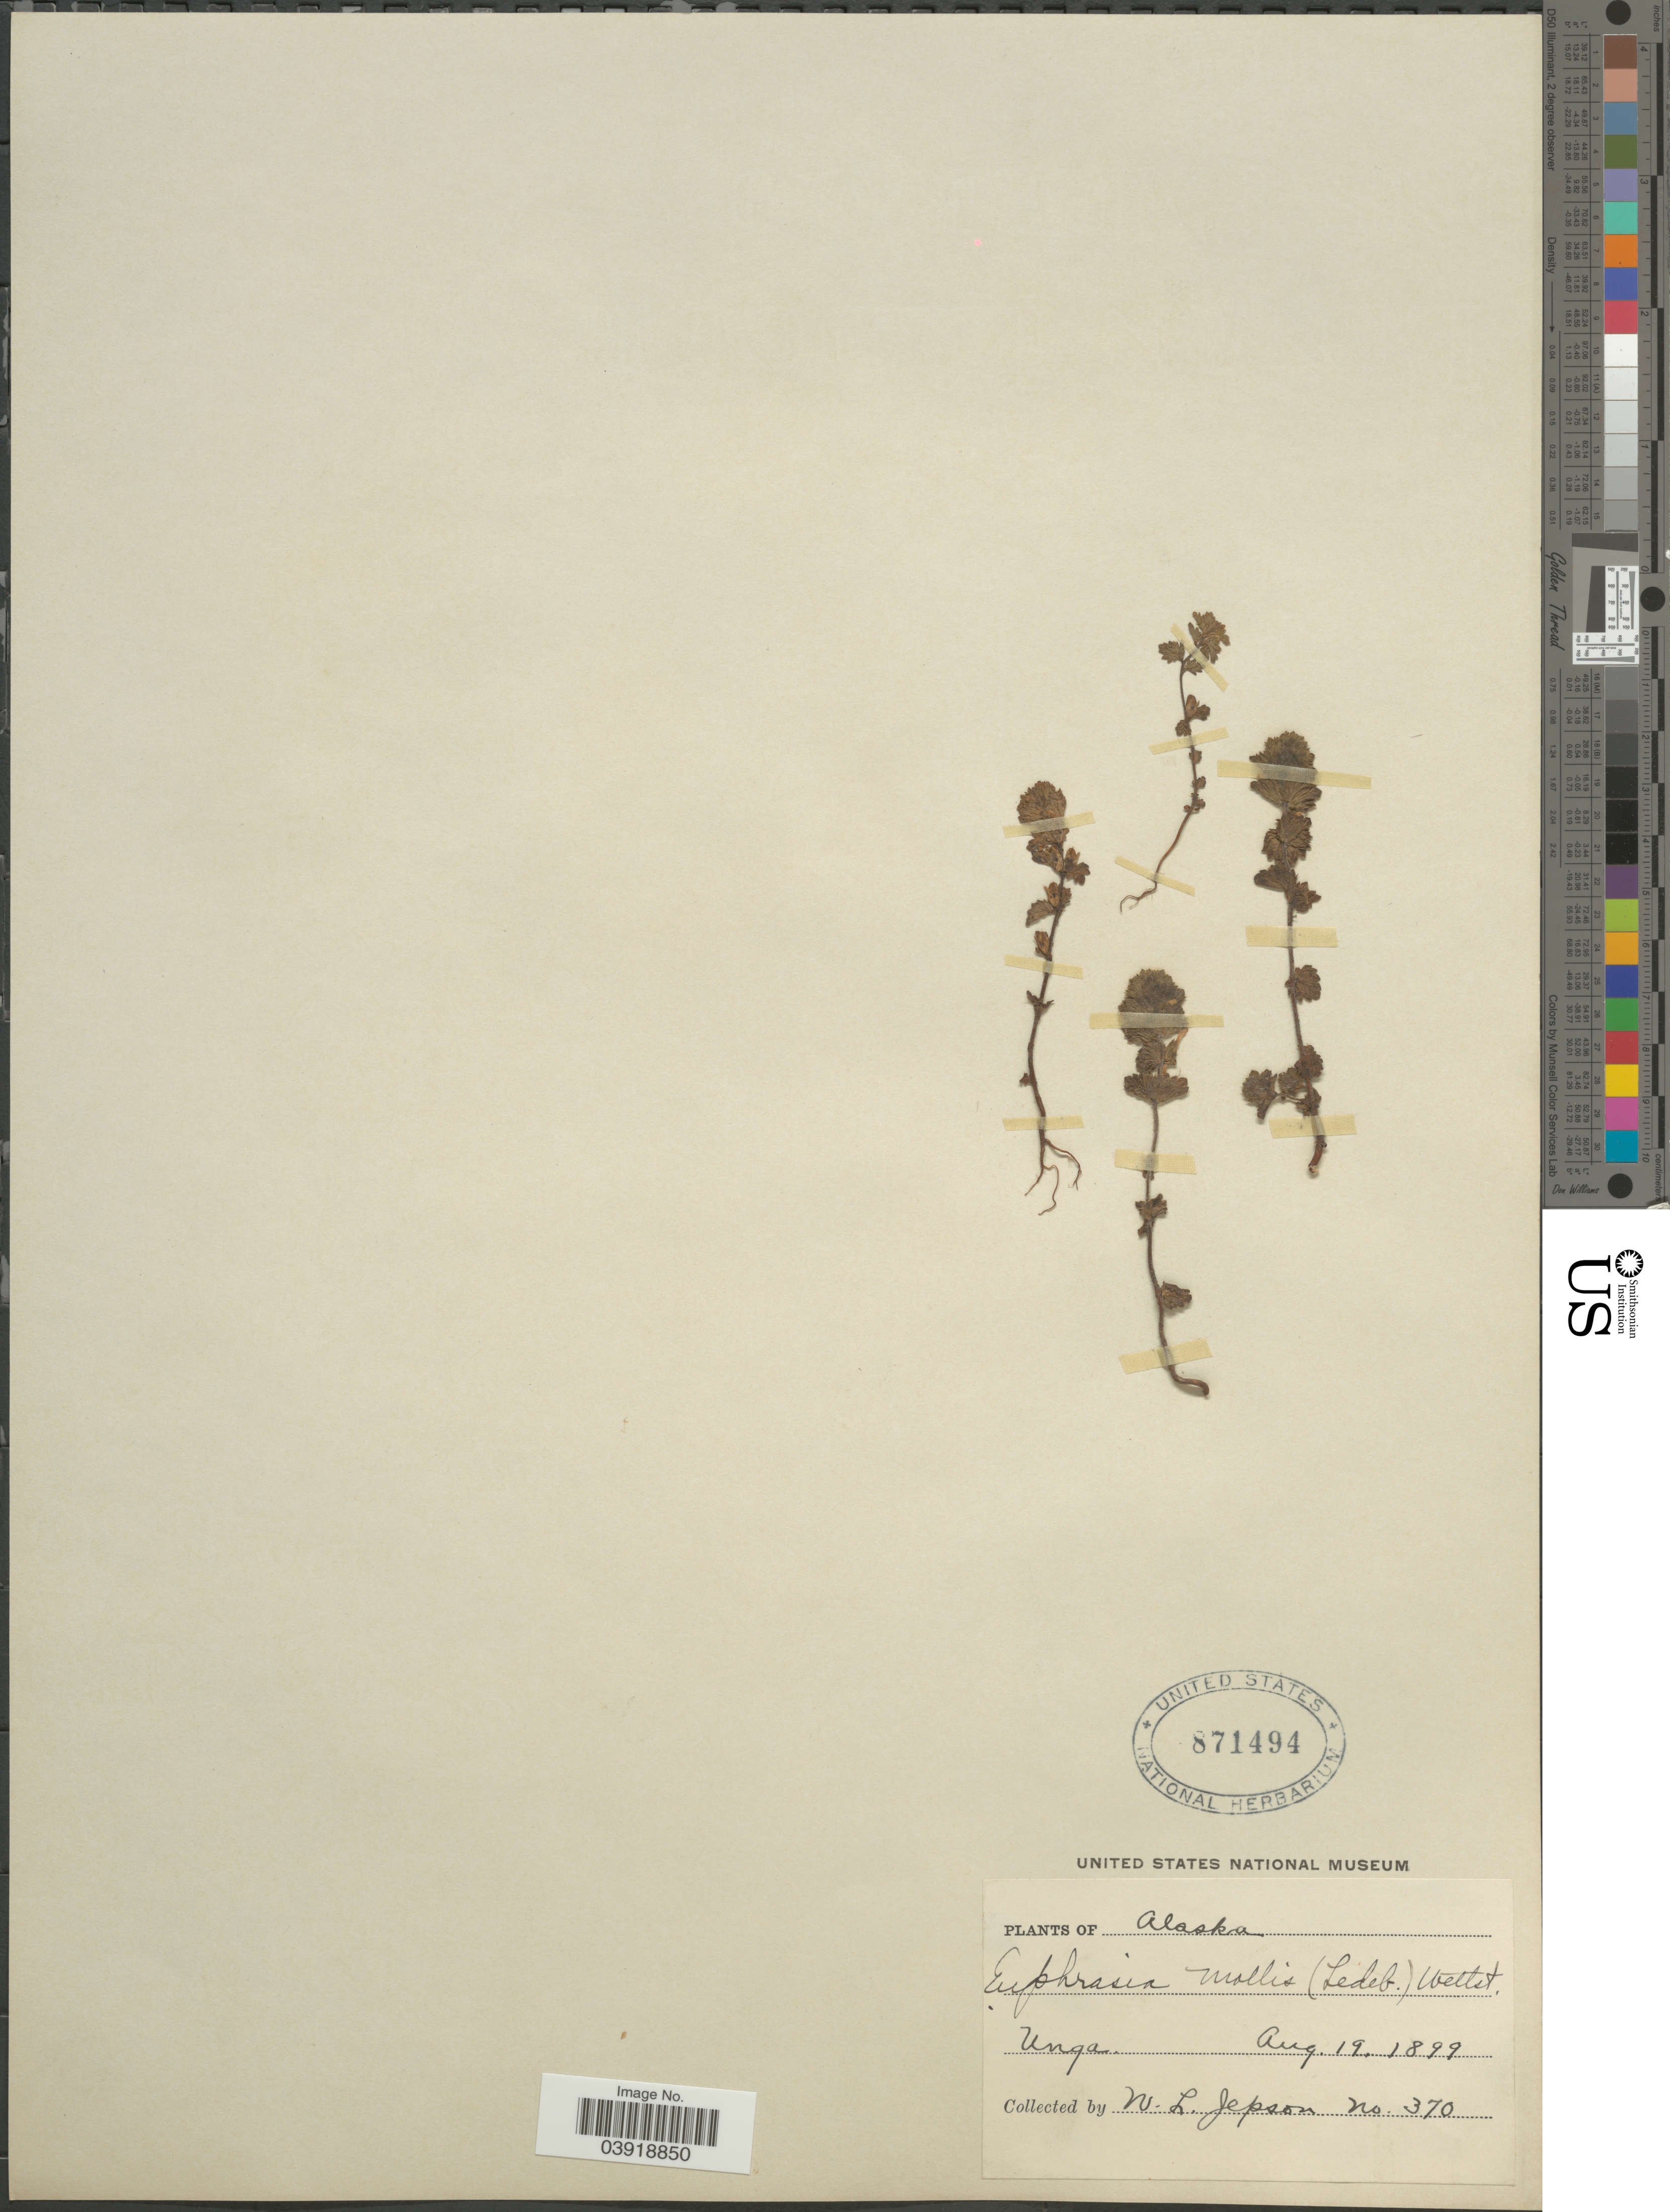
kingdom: Plantae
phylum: Tracheophyta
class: Magnoliopsida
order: Lamiales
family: Orobanchaceae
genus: Euphrasia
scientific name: Euphrasia mollis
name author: (Ledeb.) Wettst.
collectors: W. L. Jepson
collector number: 370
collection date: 1899-08-19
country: United States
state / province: Alaska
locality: Unga.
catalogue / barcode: US 871494